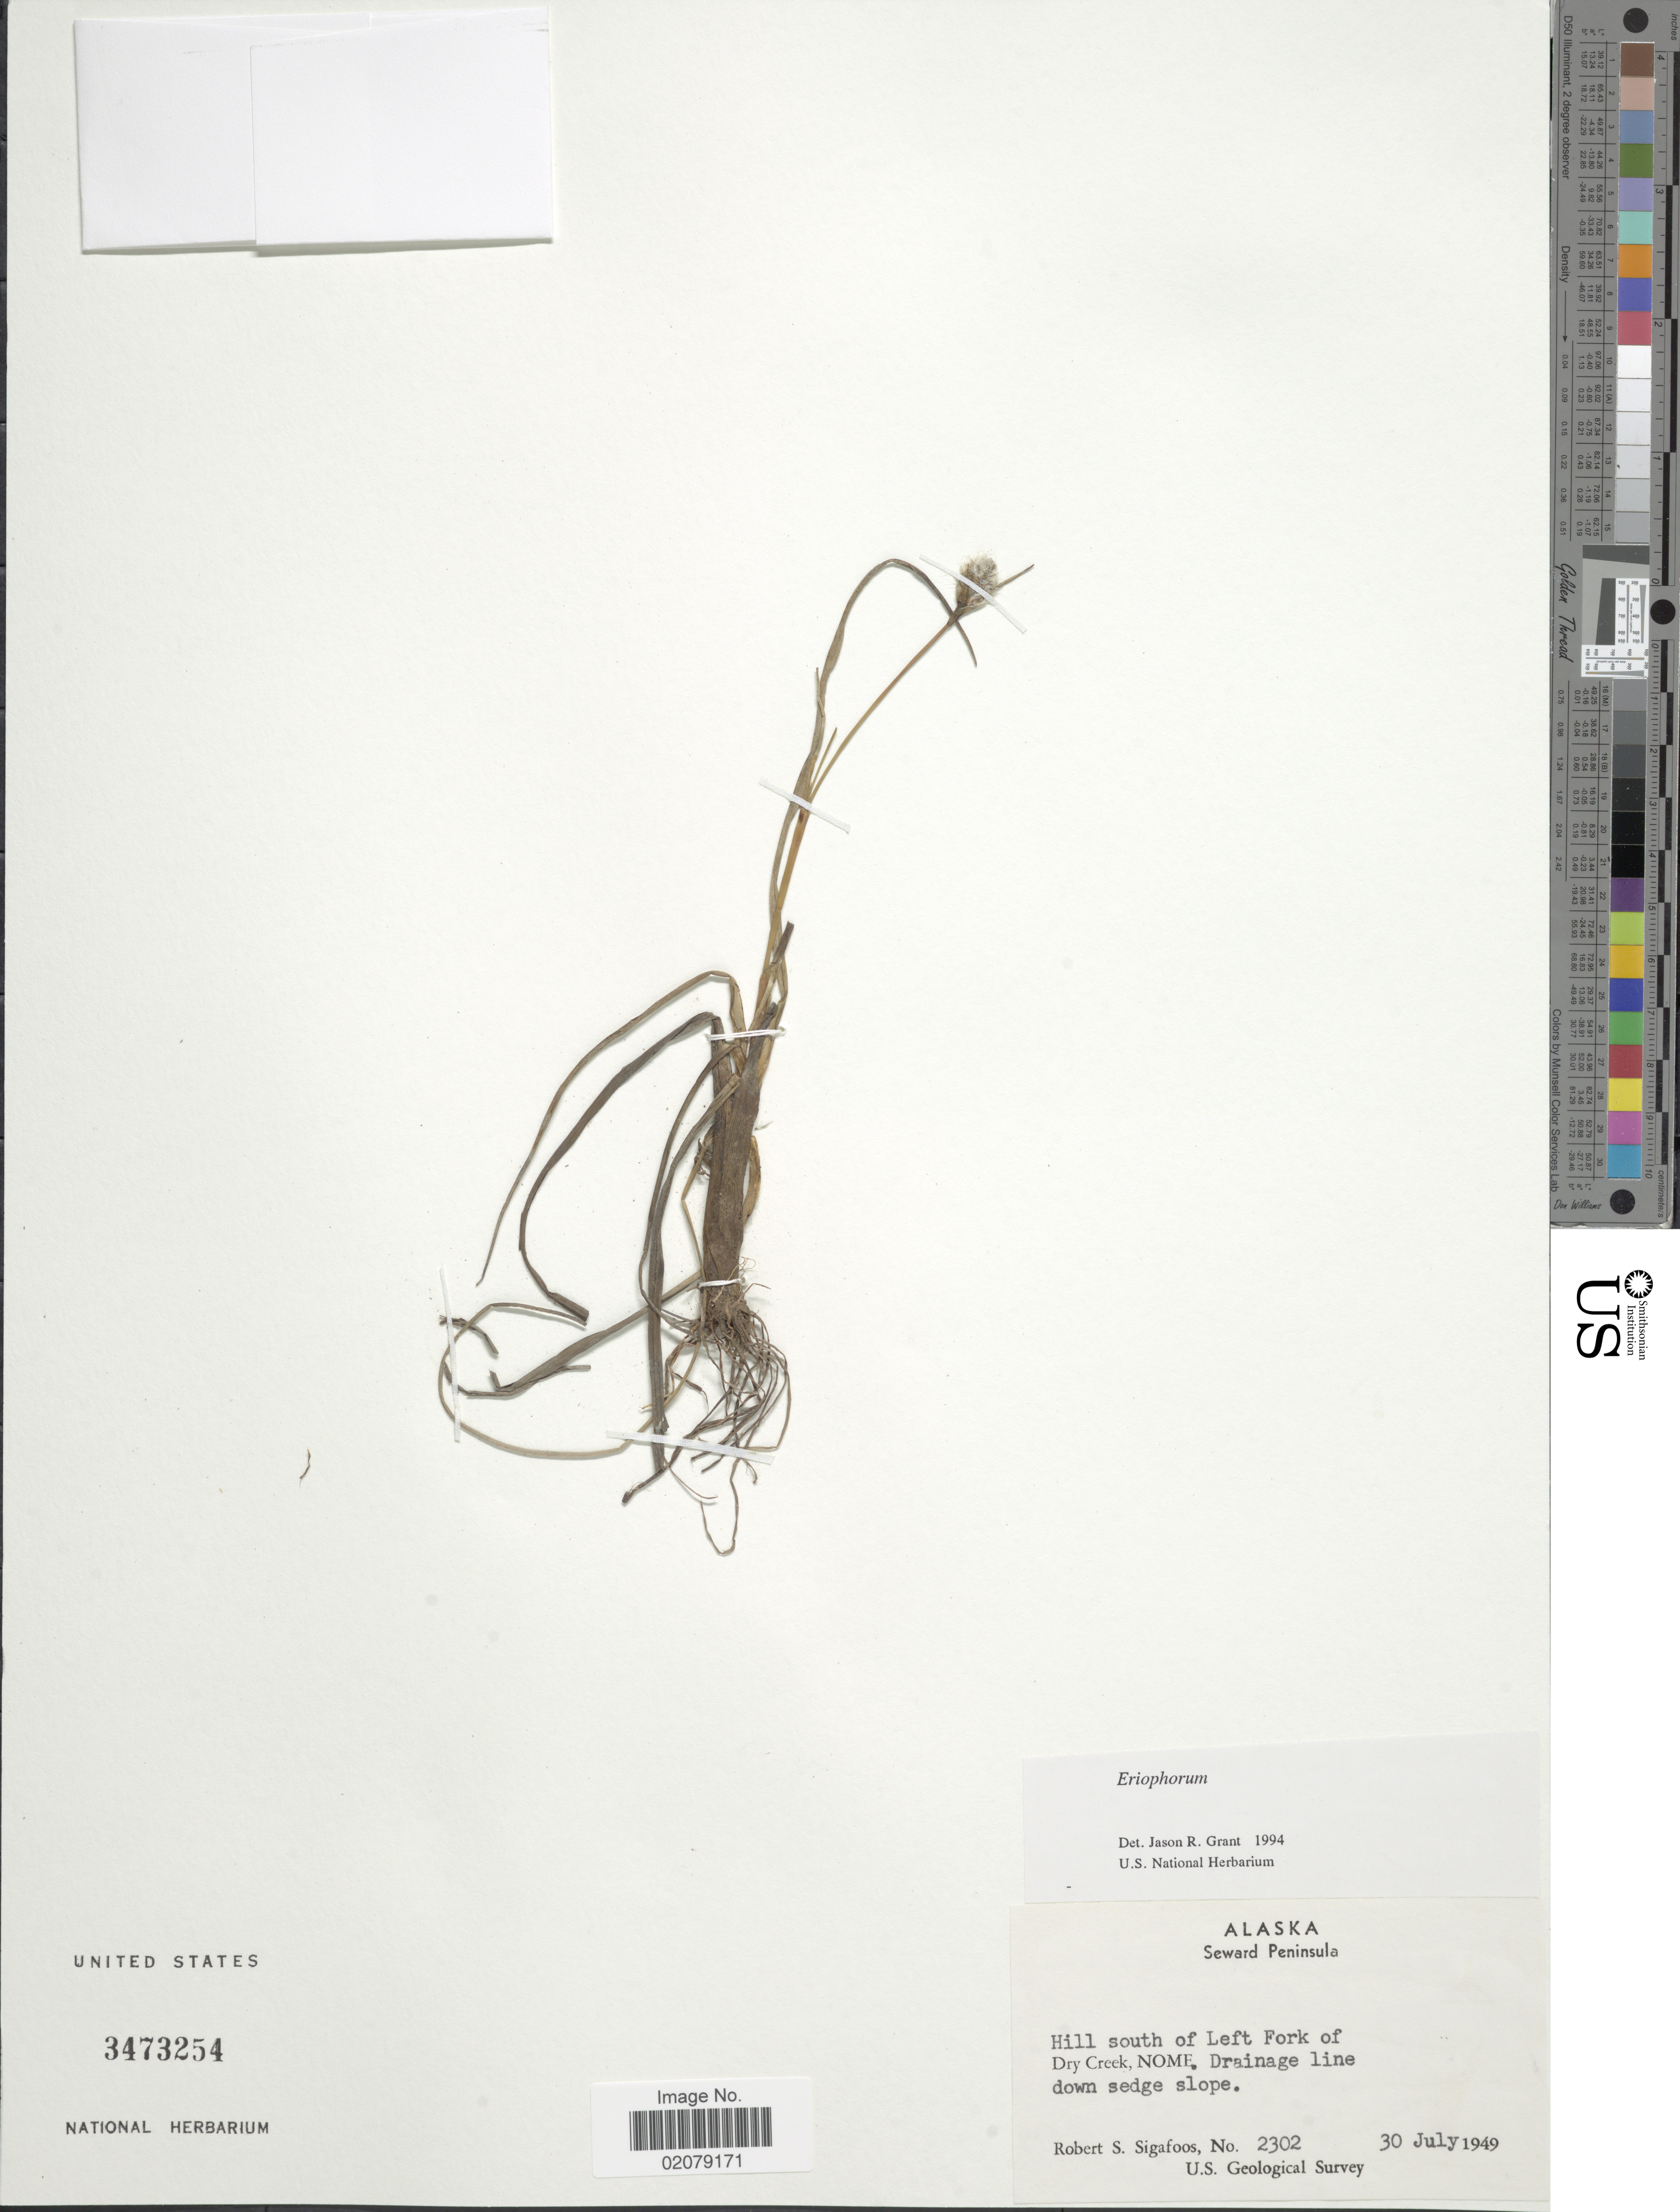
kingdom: Plantae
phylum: Tracheophyta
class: Liliopsida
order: Poales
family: Cyperaceae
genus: Eriophorum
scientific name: Eriophorum sp.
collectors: R. Sigafoos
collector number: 2302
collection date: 1949-07-30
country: United States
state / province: Alaska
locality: Seward Peninsula, Hill south of Left Fork of Dry Creek, Nome, Drainage line down sedge slope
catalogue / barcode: US 3473254